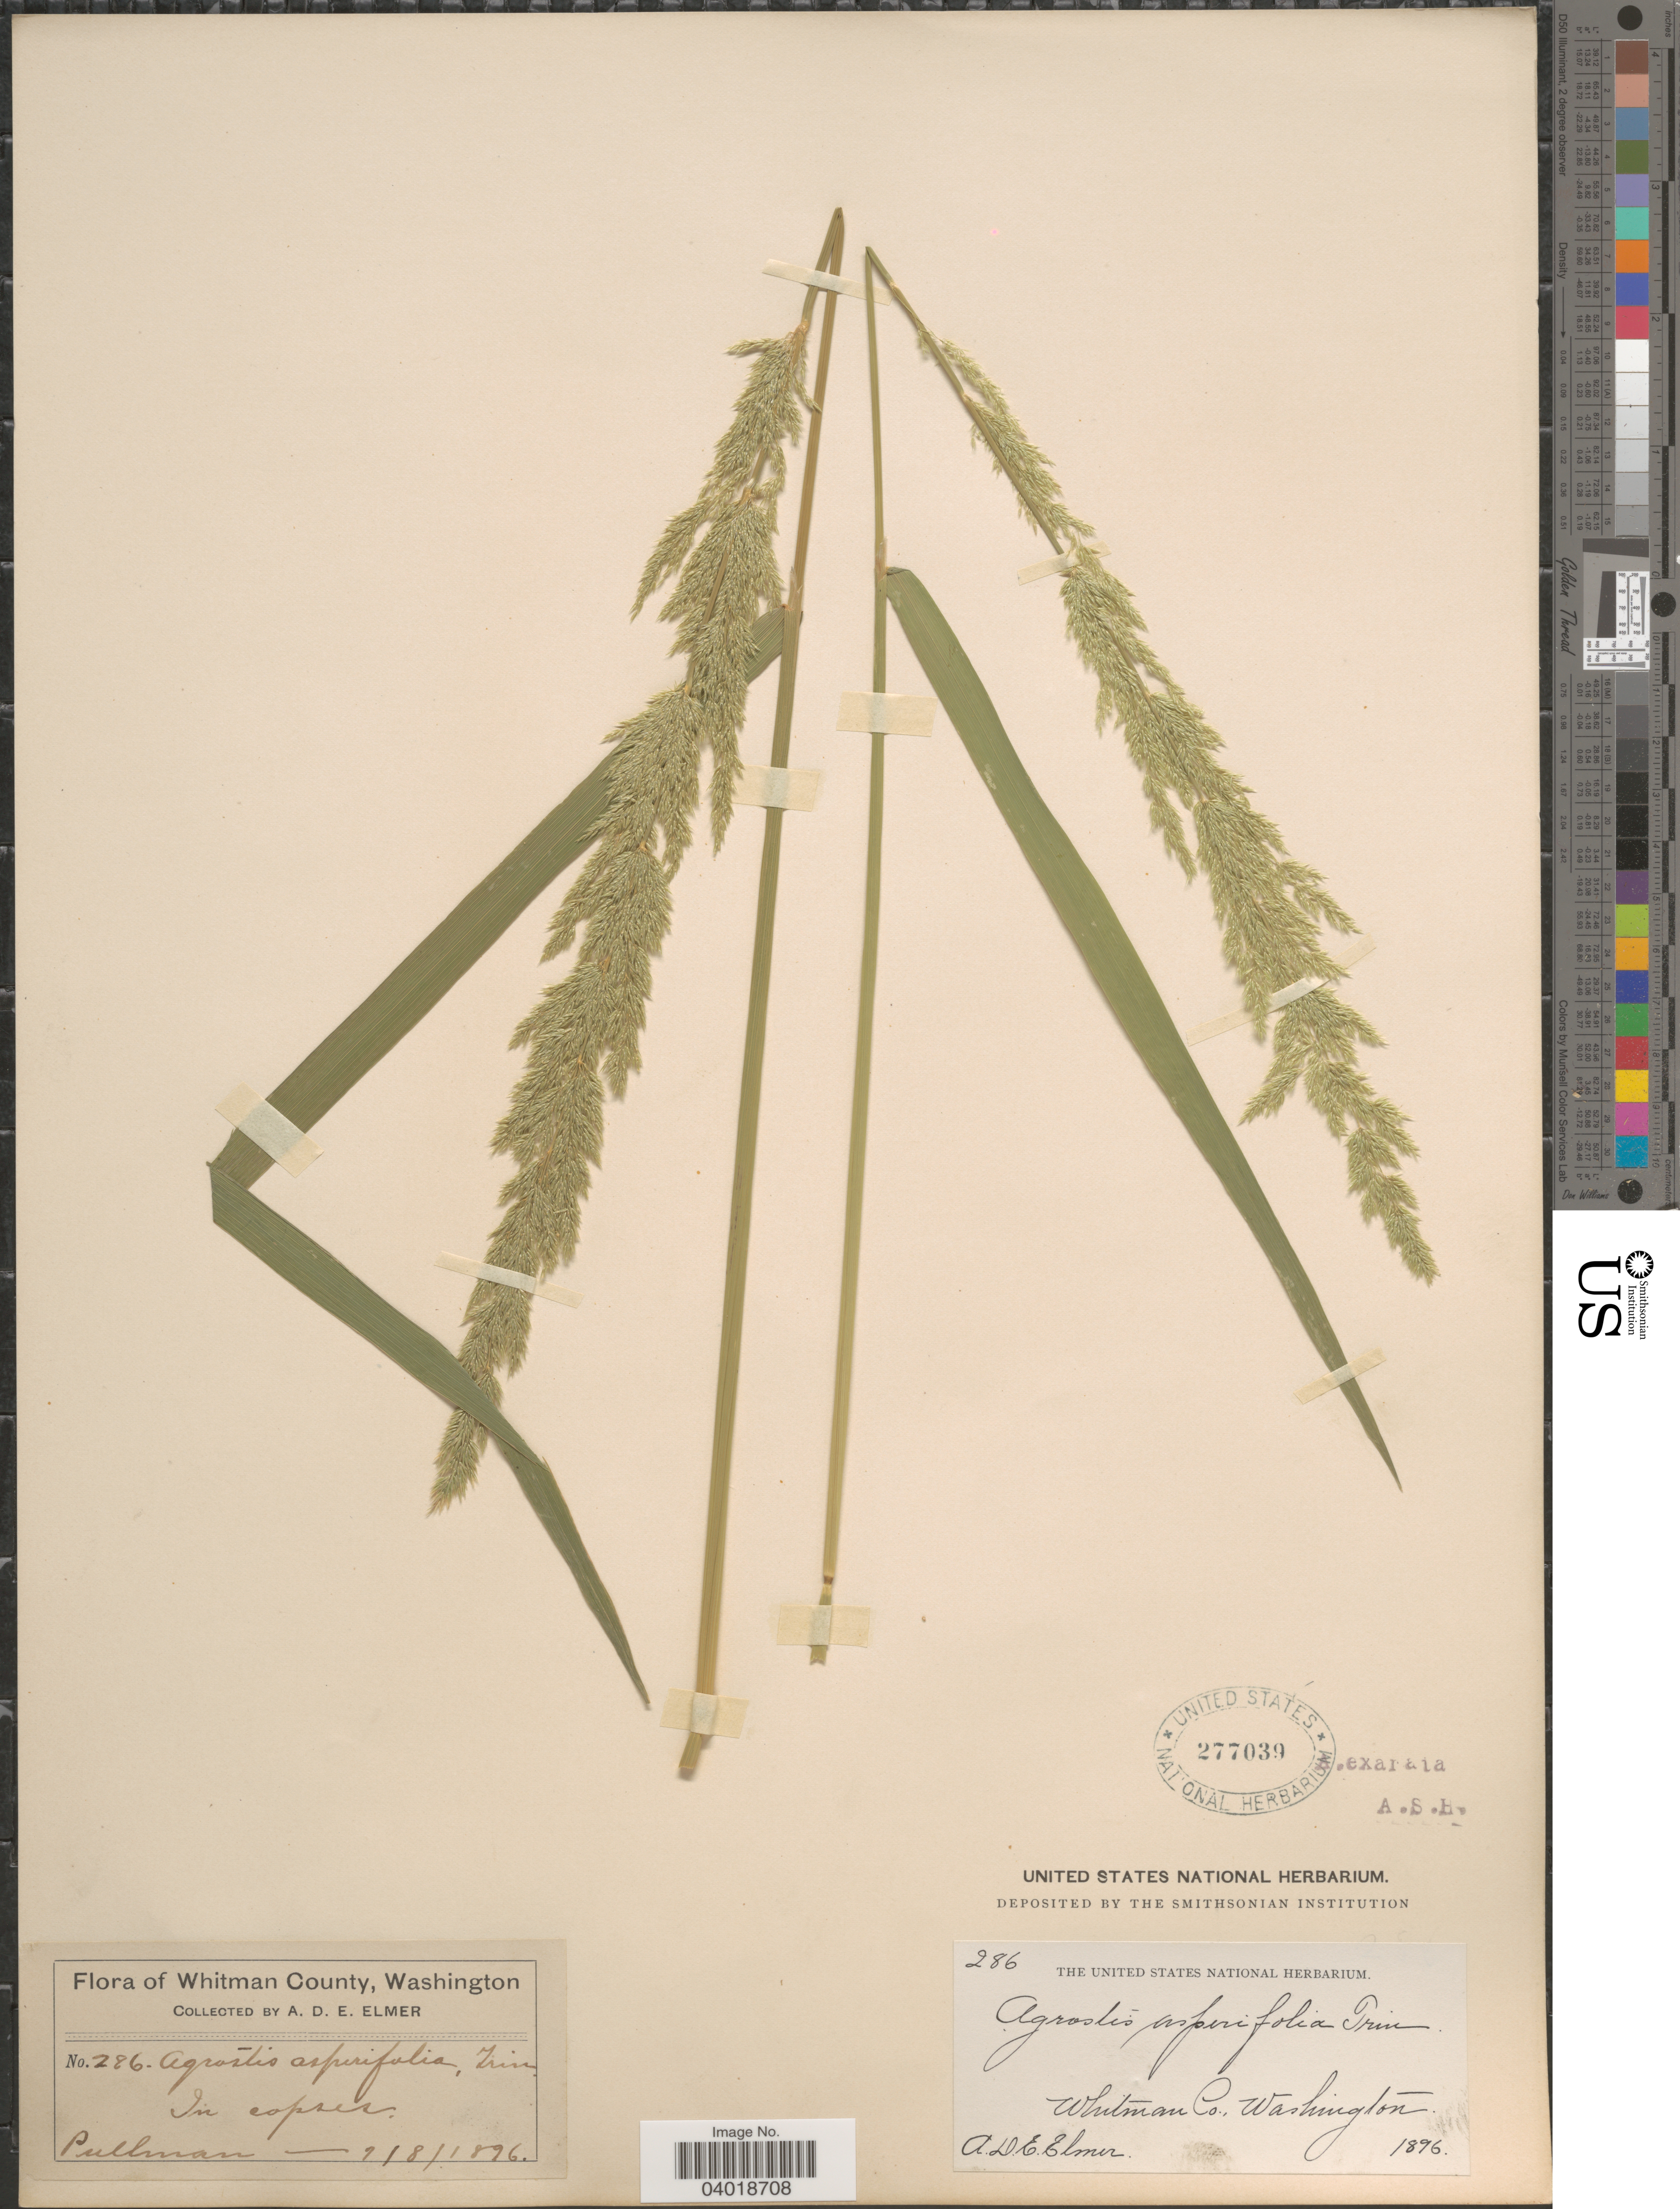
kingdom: Plantae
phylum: Tracheophyta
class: Liliopsida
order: Poales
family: Poaceae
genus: Agrostis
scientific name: Agrostis exarata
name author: Trin.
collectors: A. D. E. Elmer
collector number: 286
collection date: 1896-07-08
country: United States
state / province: Washington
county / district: Whitman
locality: Whitman County.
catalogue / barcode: US 277039